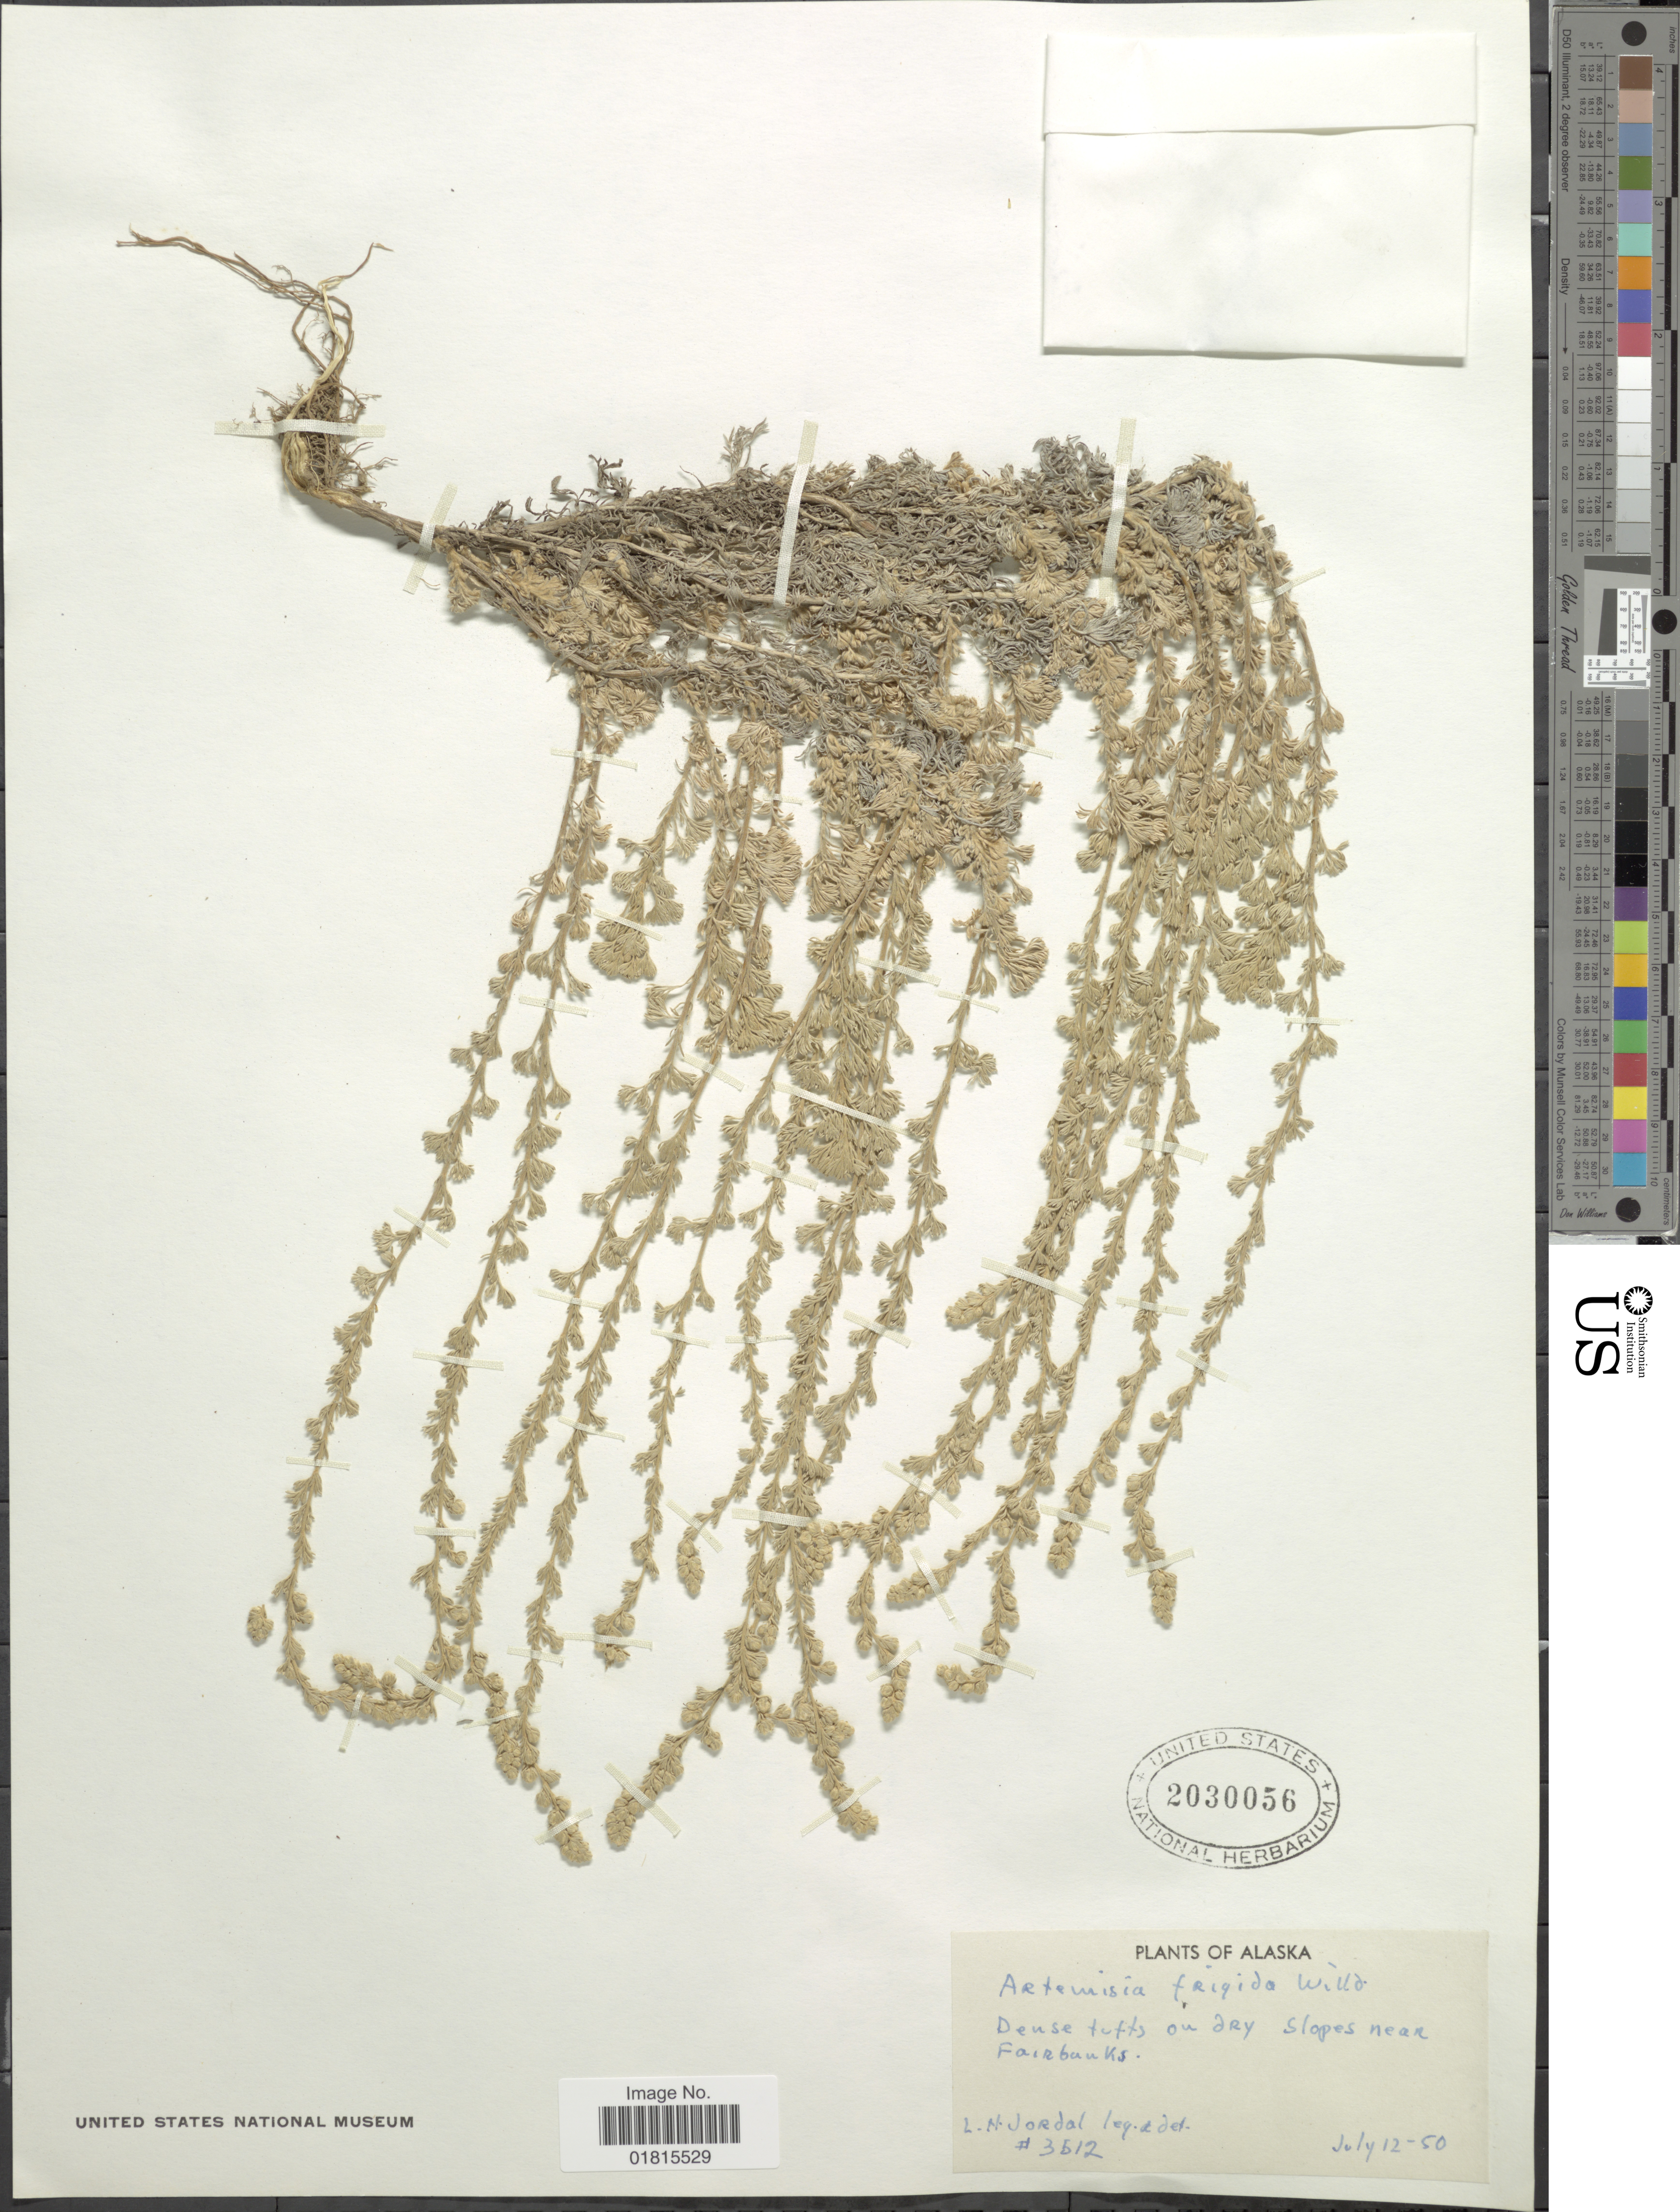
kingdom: Plantae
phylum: Tracheophyta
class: Magnoliopsida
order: Asterales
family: Asteraceae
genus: Artemisia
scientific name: Artemisia frigida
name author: Willd.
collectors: L. Jordal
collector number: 3512*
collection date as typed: Transcribed d/m/y: 12/7/50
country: United States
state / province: Alaska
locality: Dense tufts on dry slopes near Fairbanks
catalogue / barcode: US 2030056